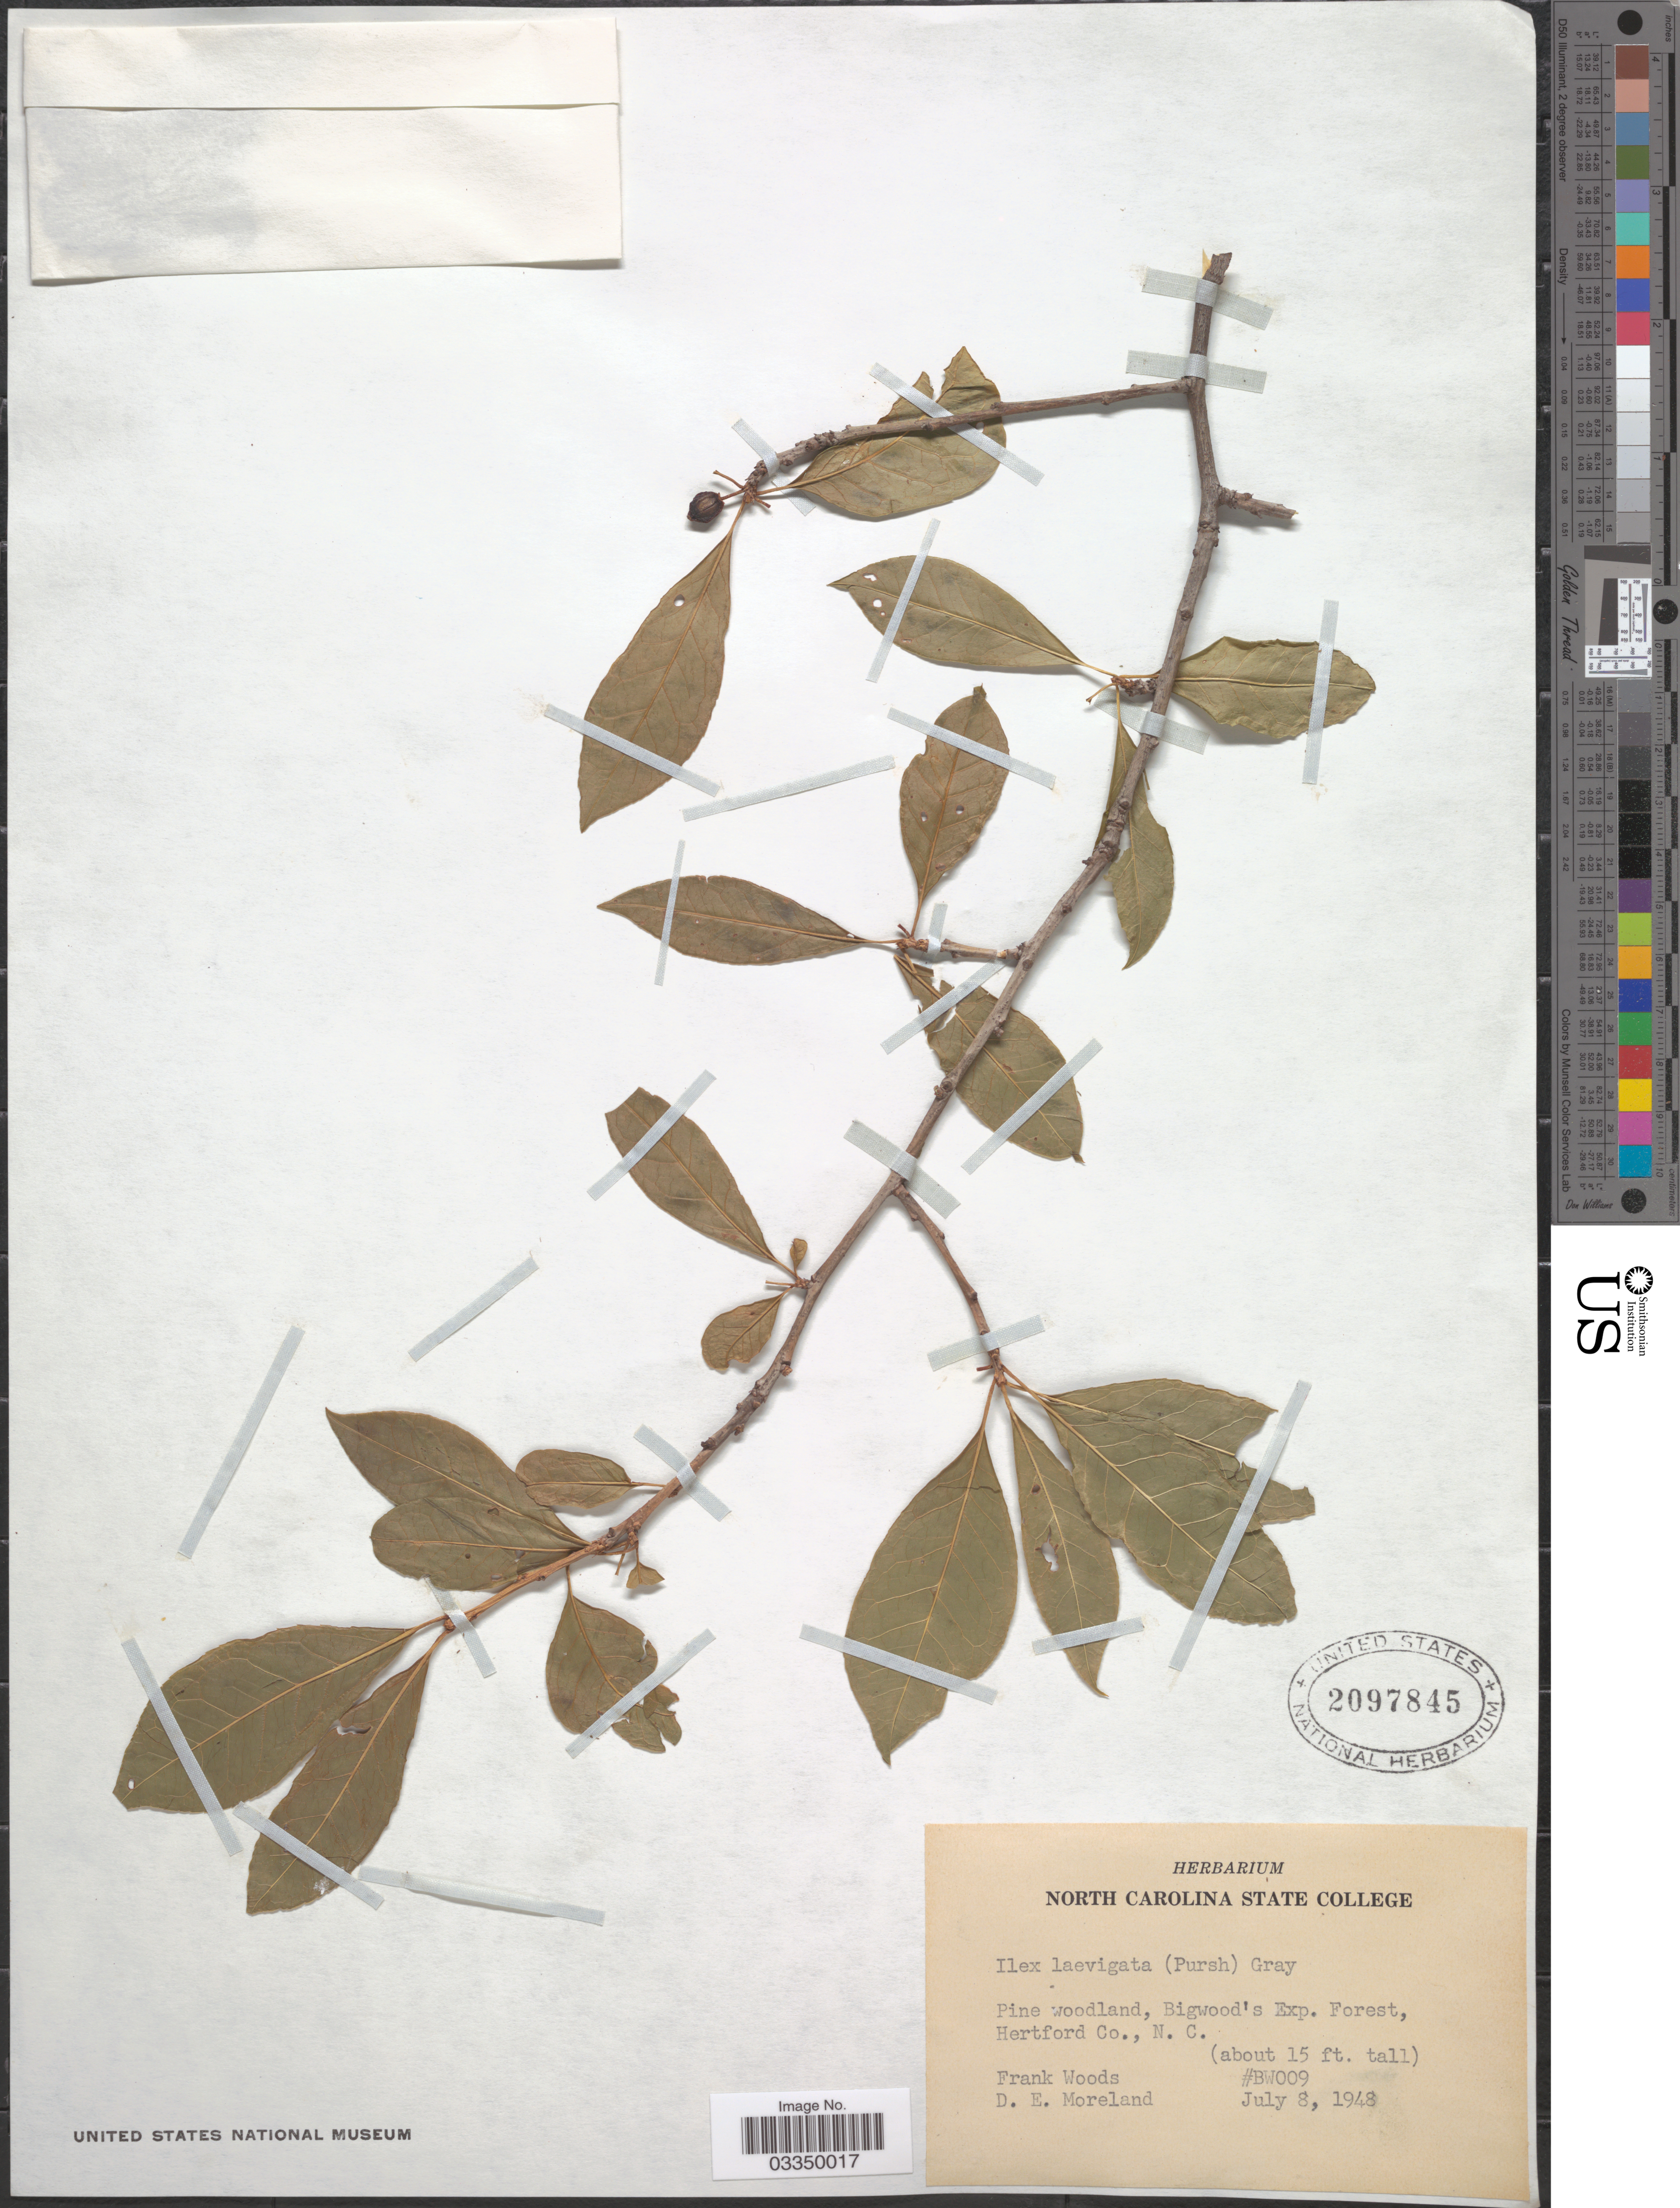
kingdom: Plantae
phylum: Tracheophyta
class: Magnoliopsida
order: Aquifoliales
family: Aquifoliaceae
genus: Ilex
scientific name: Ilex laevigata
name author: (Pursh) A. Gray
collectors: F. Woods & D. Moreland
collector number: BW009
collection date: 1948-07-08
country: United States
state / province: North Carolina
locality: Pine woodland, Bigwood's Exp. Forest, Hertford Co.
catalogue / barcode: US 2097845